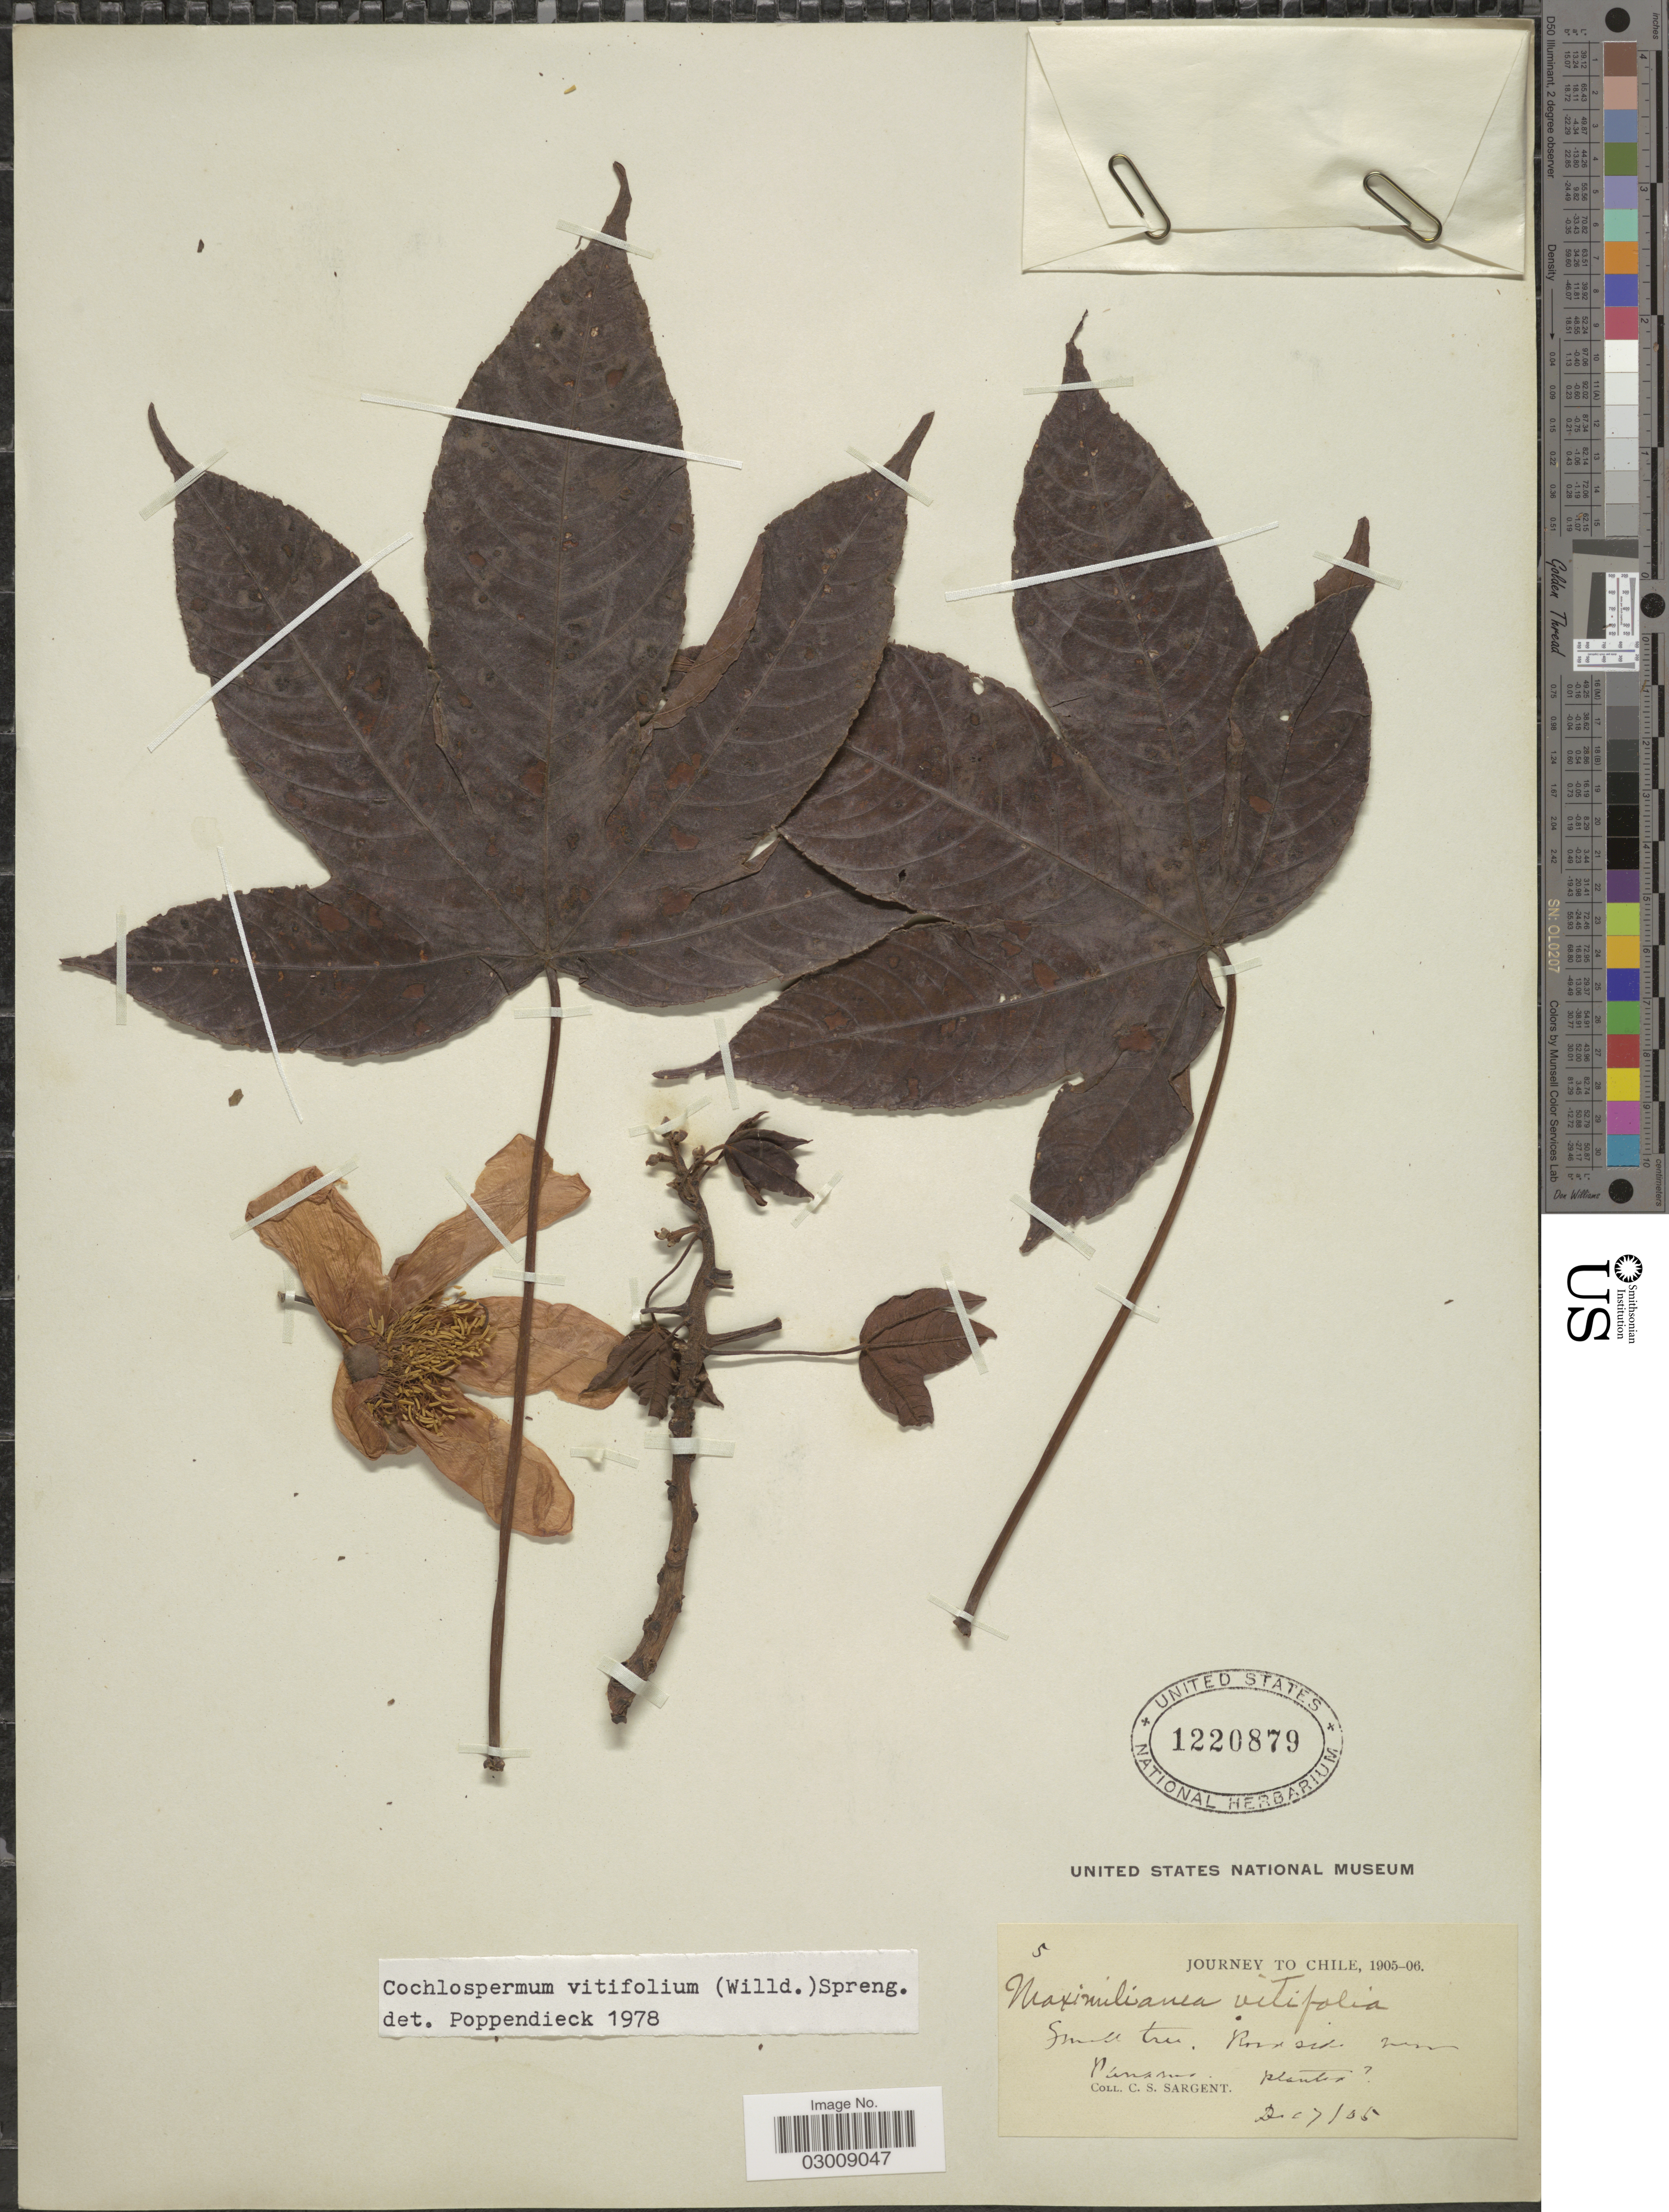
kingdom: Plantae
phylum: Tracheophyta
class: Magnoliopsida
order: Malvales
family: Cochlospermaceae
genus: Cochlospermum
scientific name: Cochlospermum vitifolium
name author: (Willd.) Spreng.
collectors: C. S. Sargent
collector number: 5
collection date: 1905-12-07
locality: Journey to Chile. Roadside near Panama.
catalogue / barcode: US 1220879